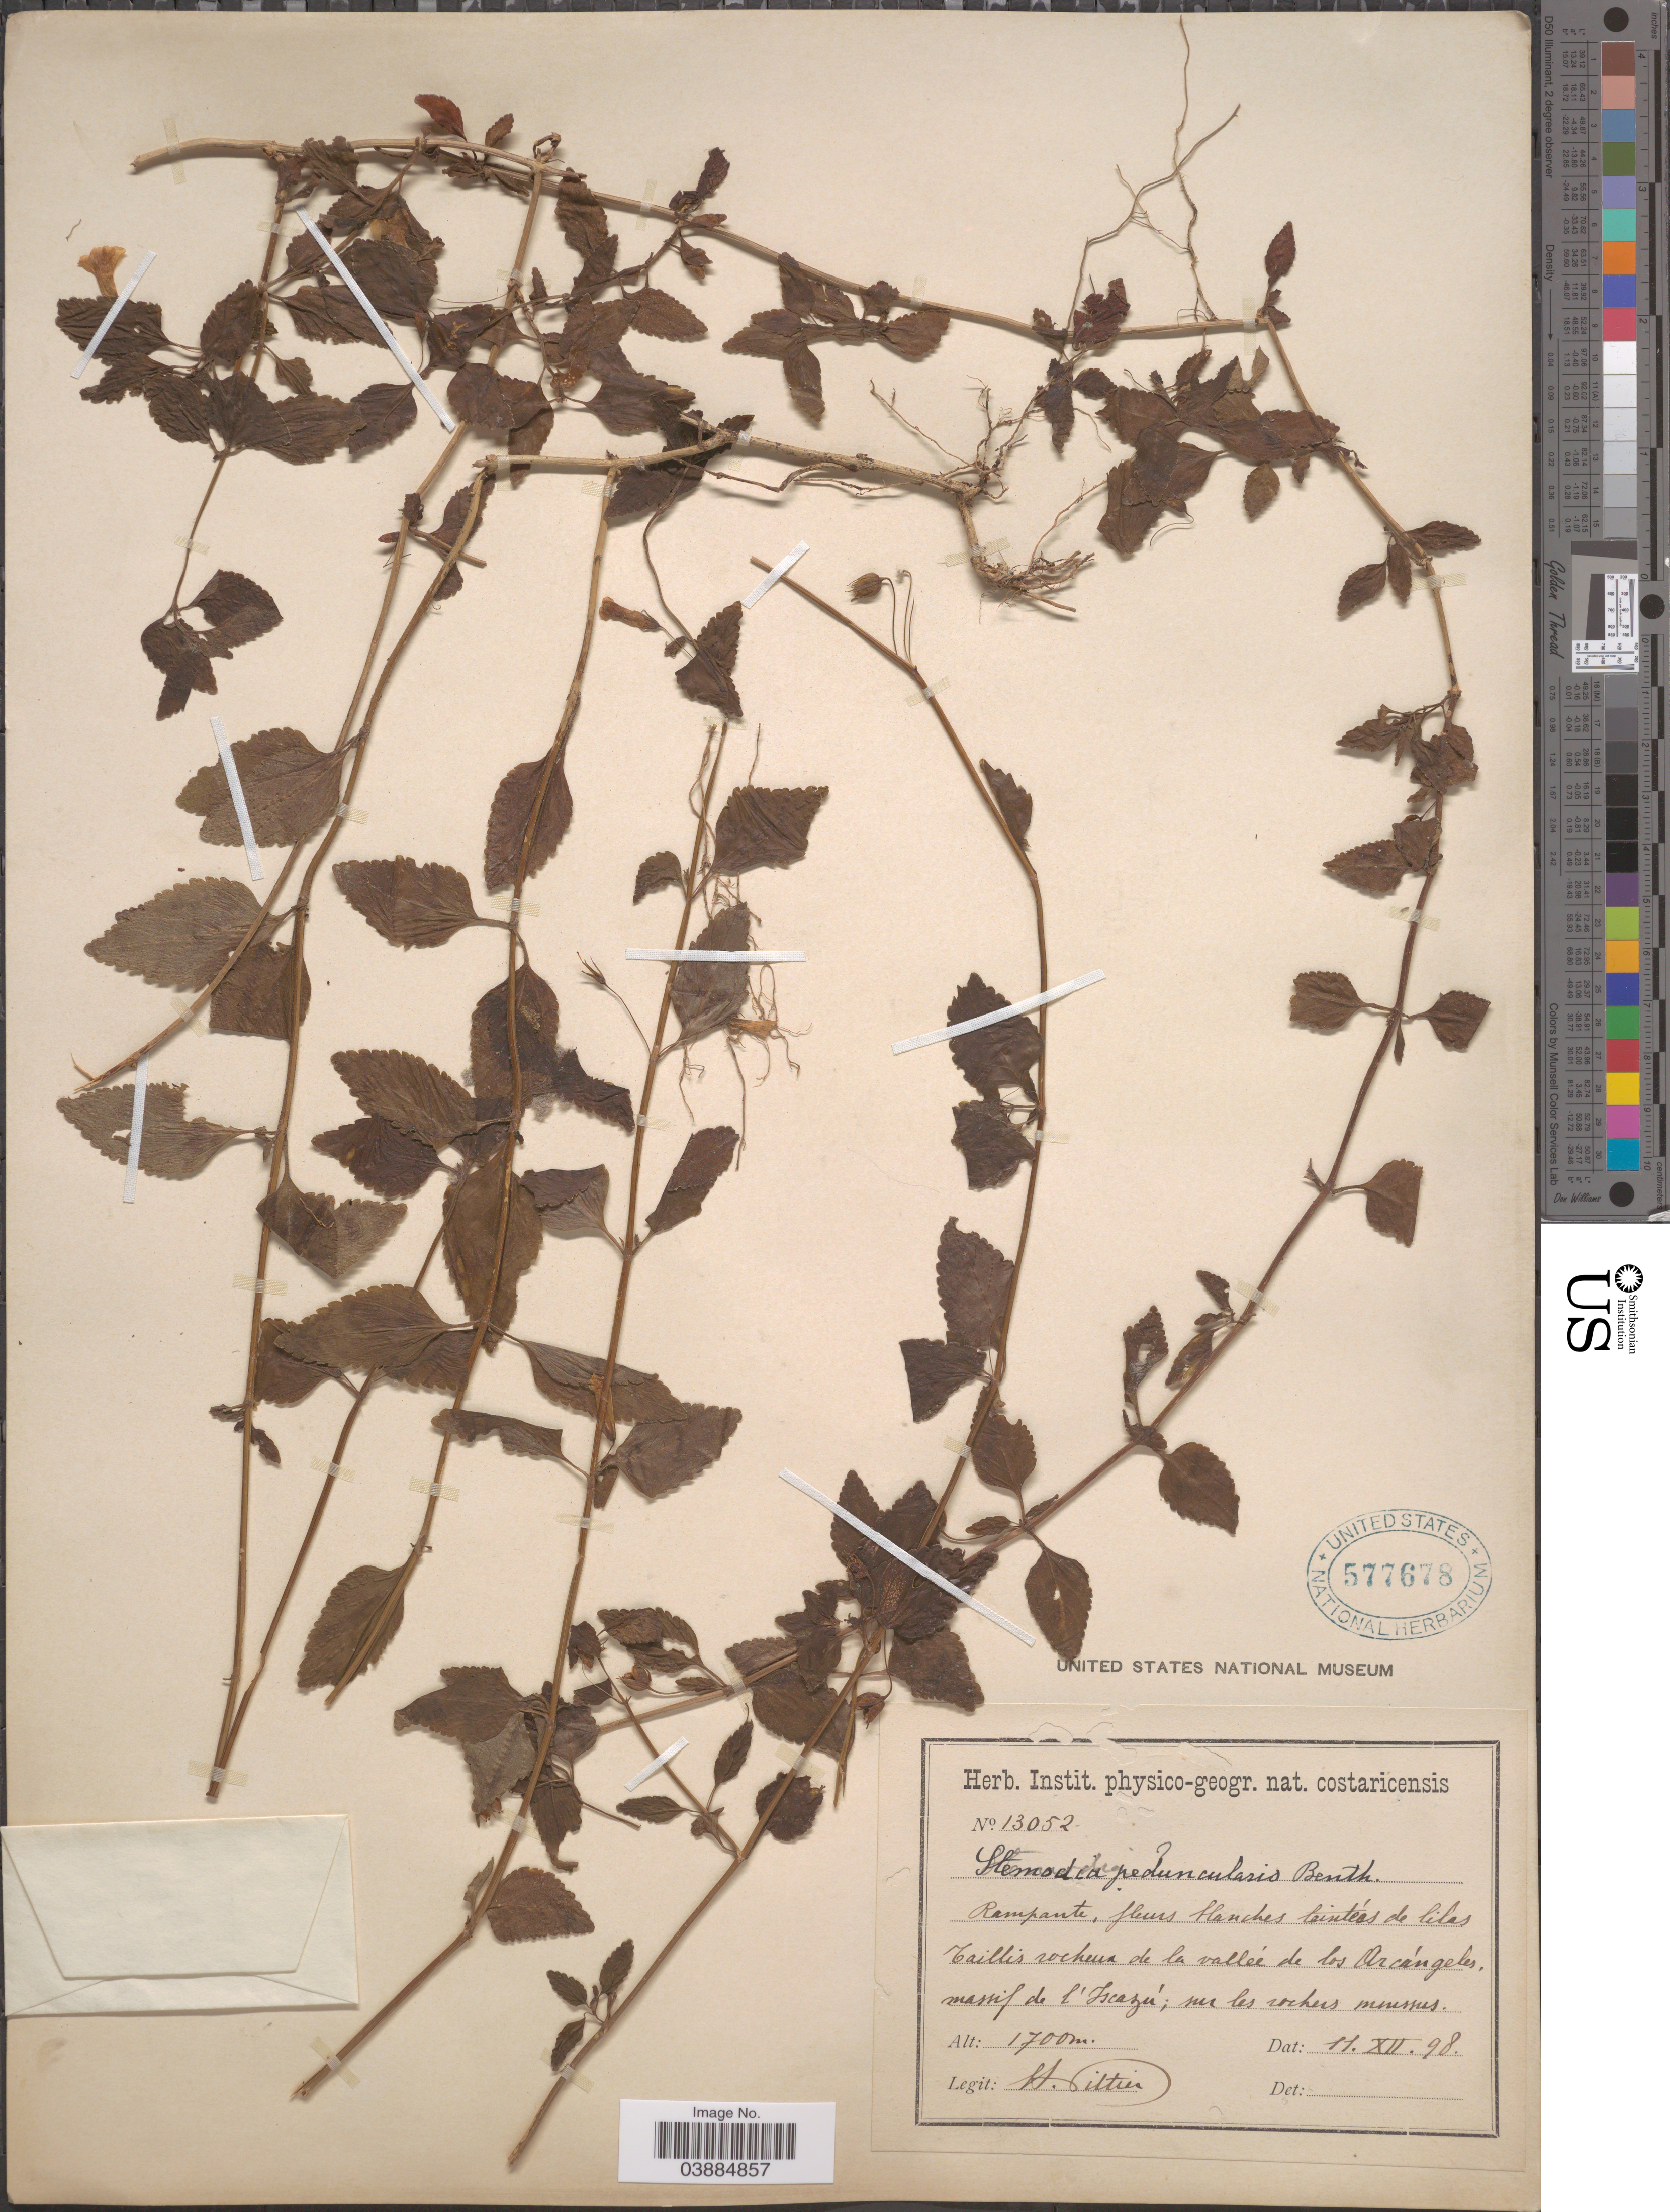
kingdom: Plantae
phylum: Tracheophyta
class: Magnoliopsida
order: Lamiales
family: Plantaginaceae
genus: Stemodia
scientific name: Stemodia peduncularis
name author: Benth.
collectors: H. F. Pittier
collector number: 13052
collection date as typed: Transcribed d/m/y: 11/12/98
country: Costa Rica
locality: Taillis rocheux de la vallée de los Arcángeles massif de l'Iscazú; nu les rochers menssus.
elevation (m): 1700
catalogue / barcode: US 577678